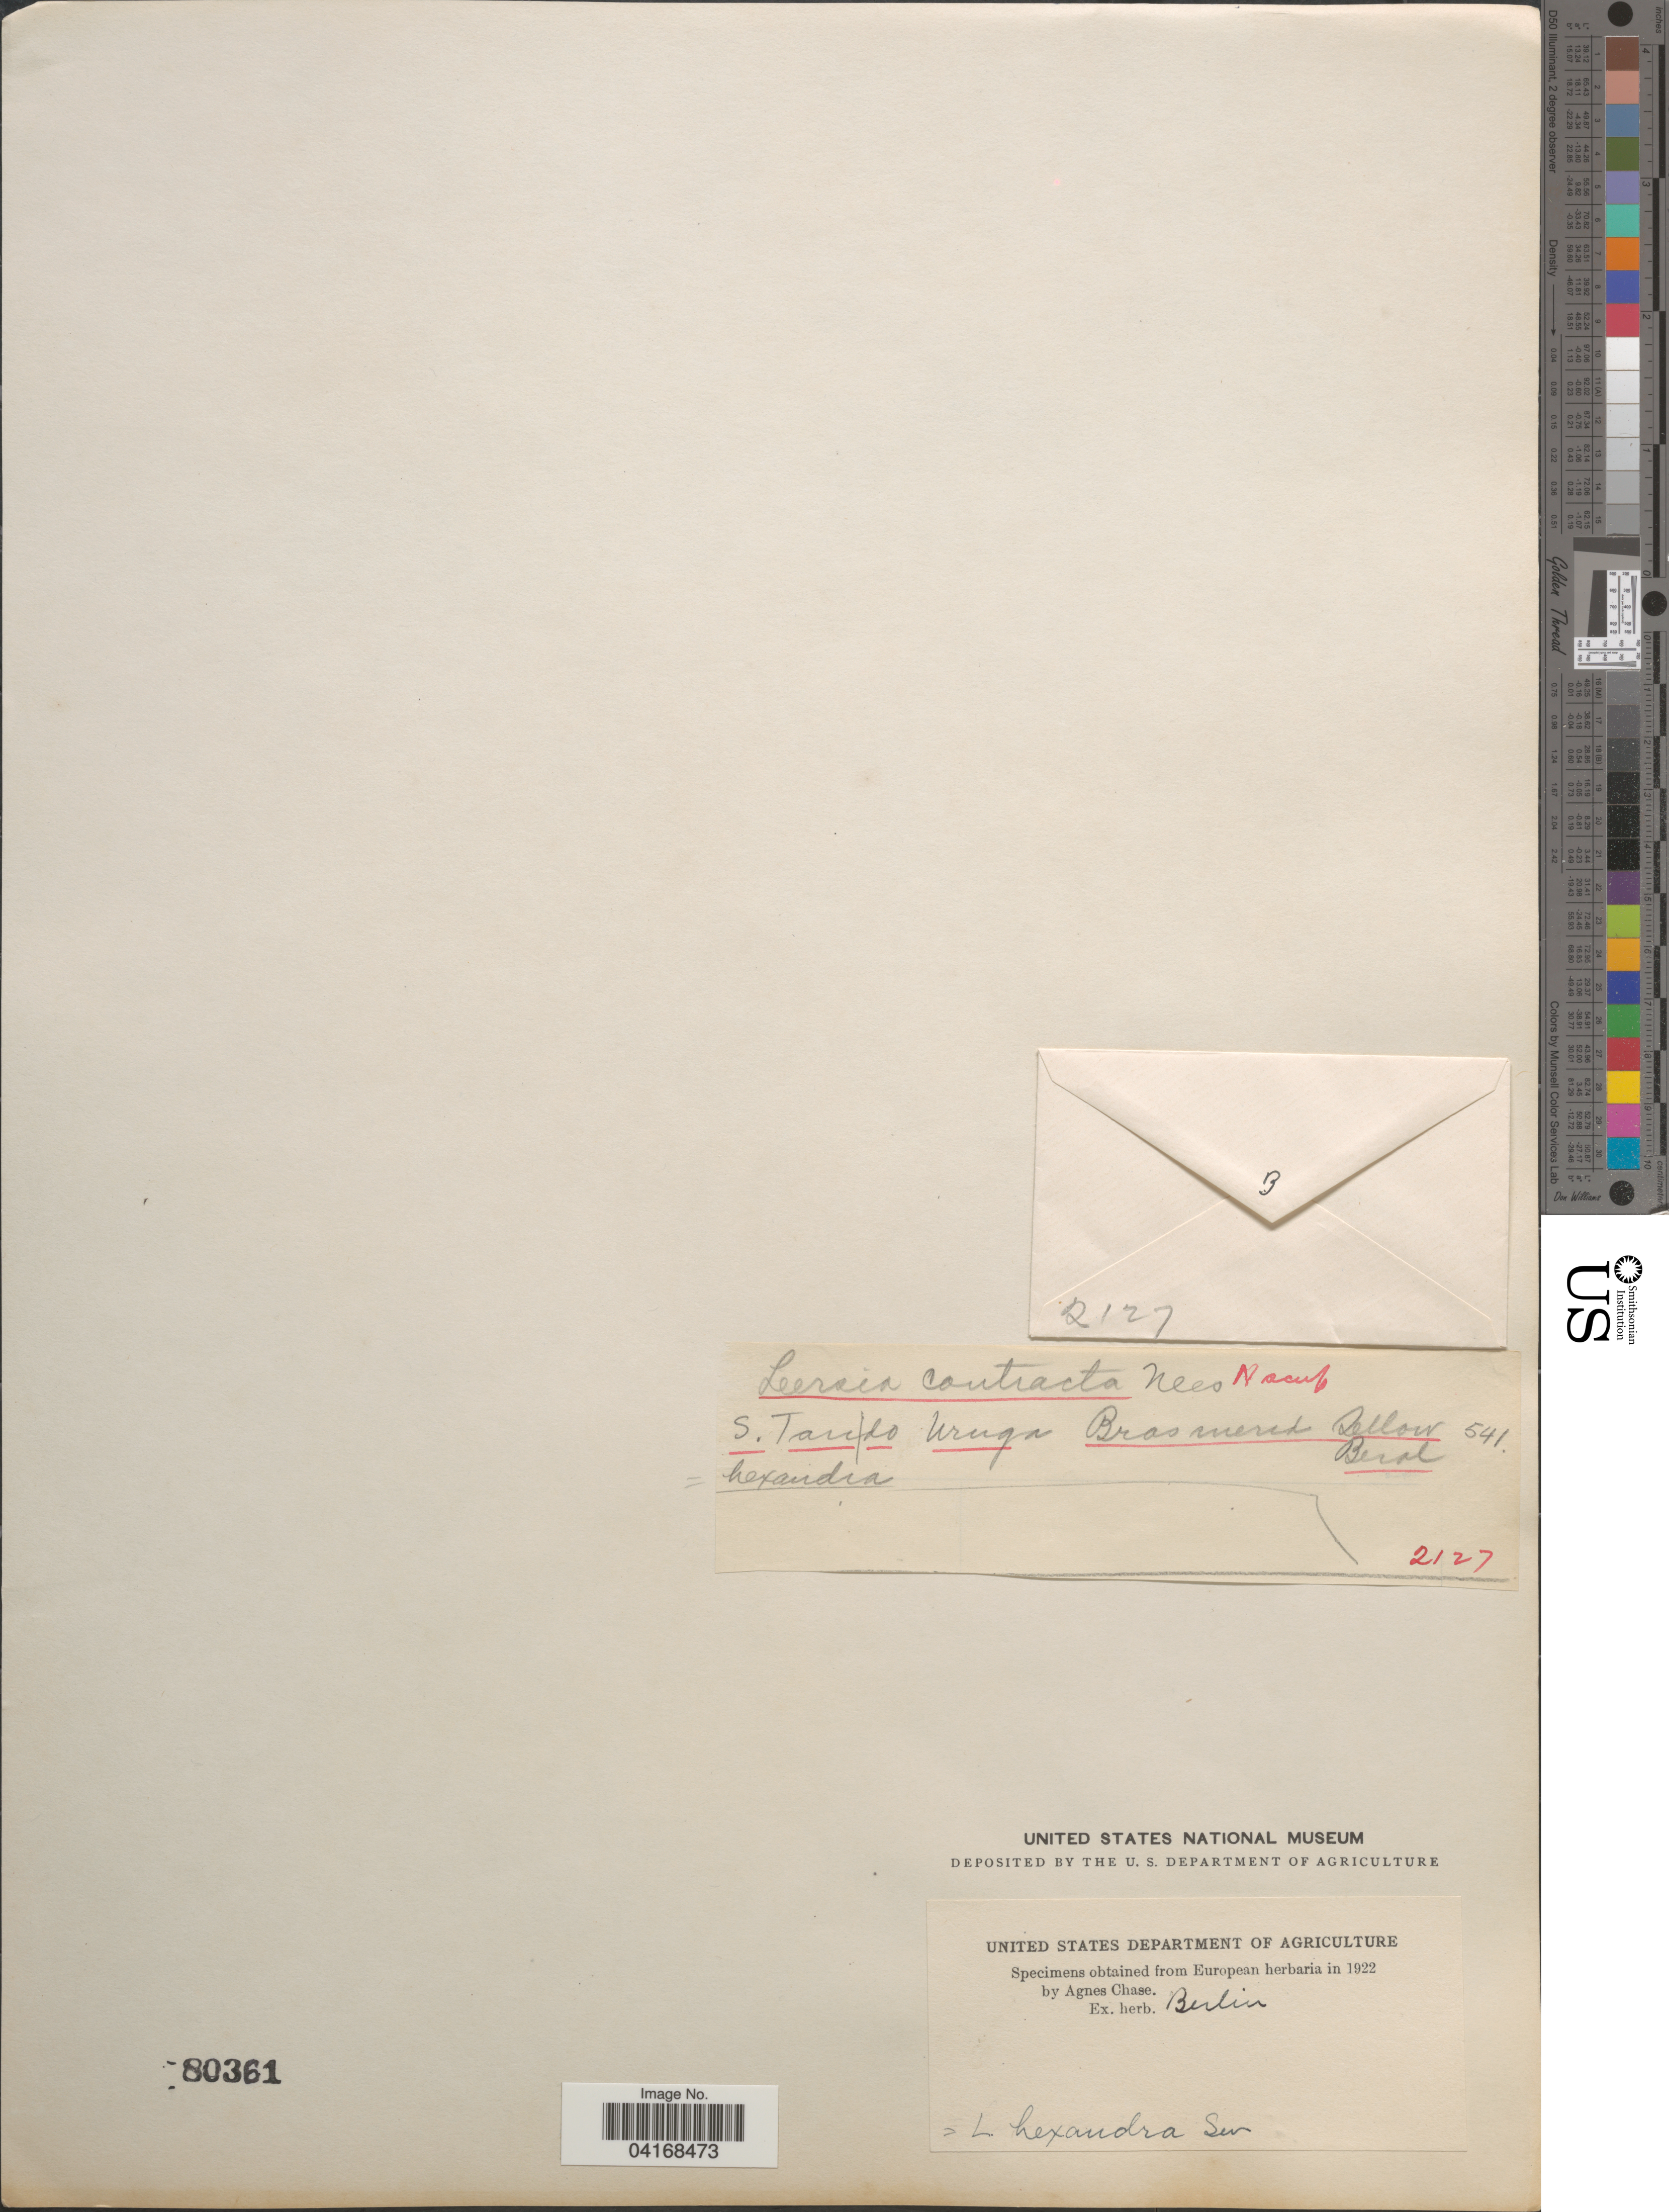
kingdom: Plantae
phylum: Tracheophyta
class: Liliopsida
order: Poales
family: Poaceae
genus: Leersia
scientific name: Leersia hexandra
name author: Sw.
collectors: ex herb. Berlin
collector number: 2127